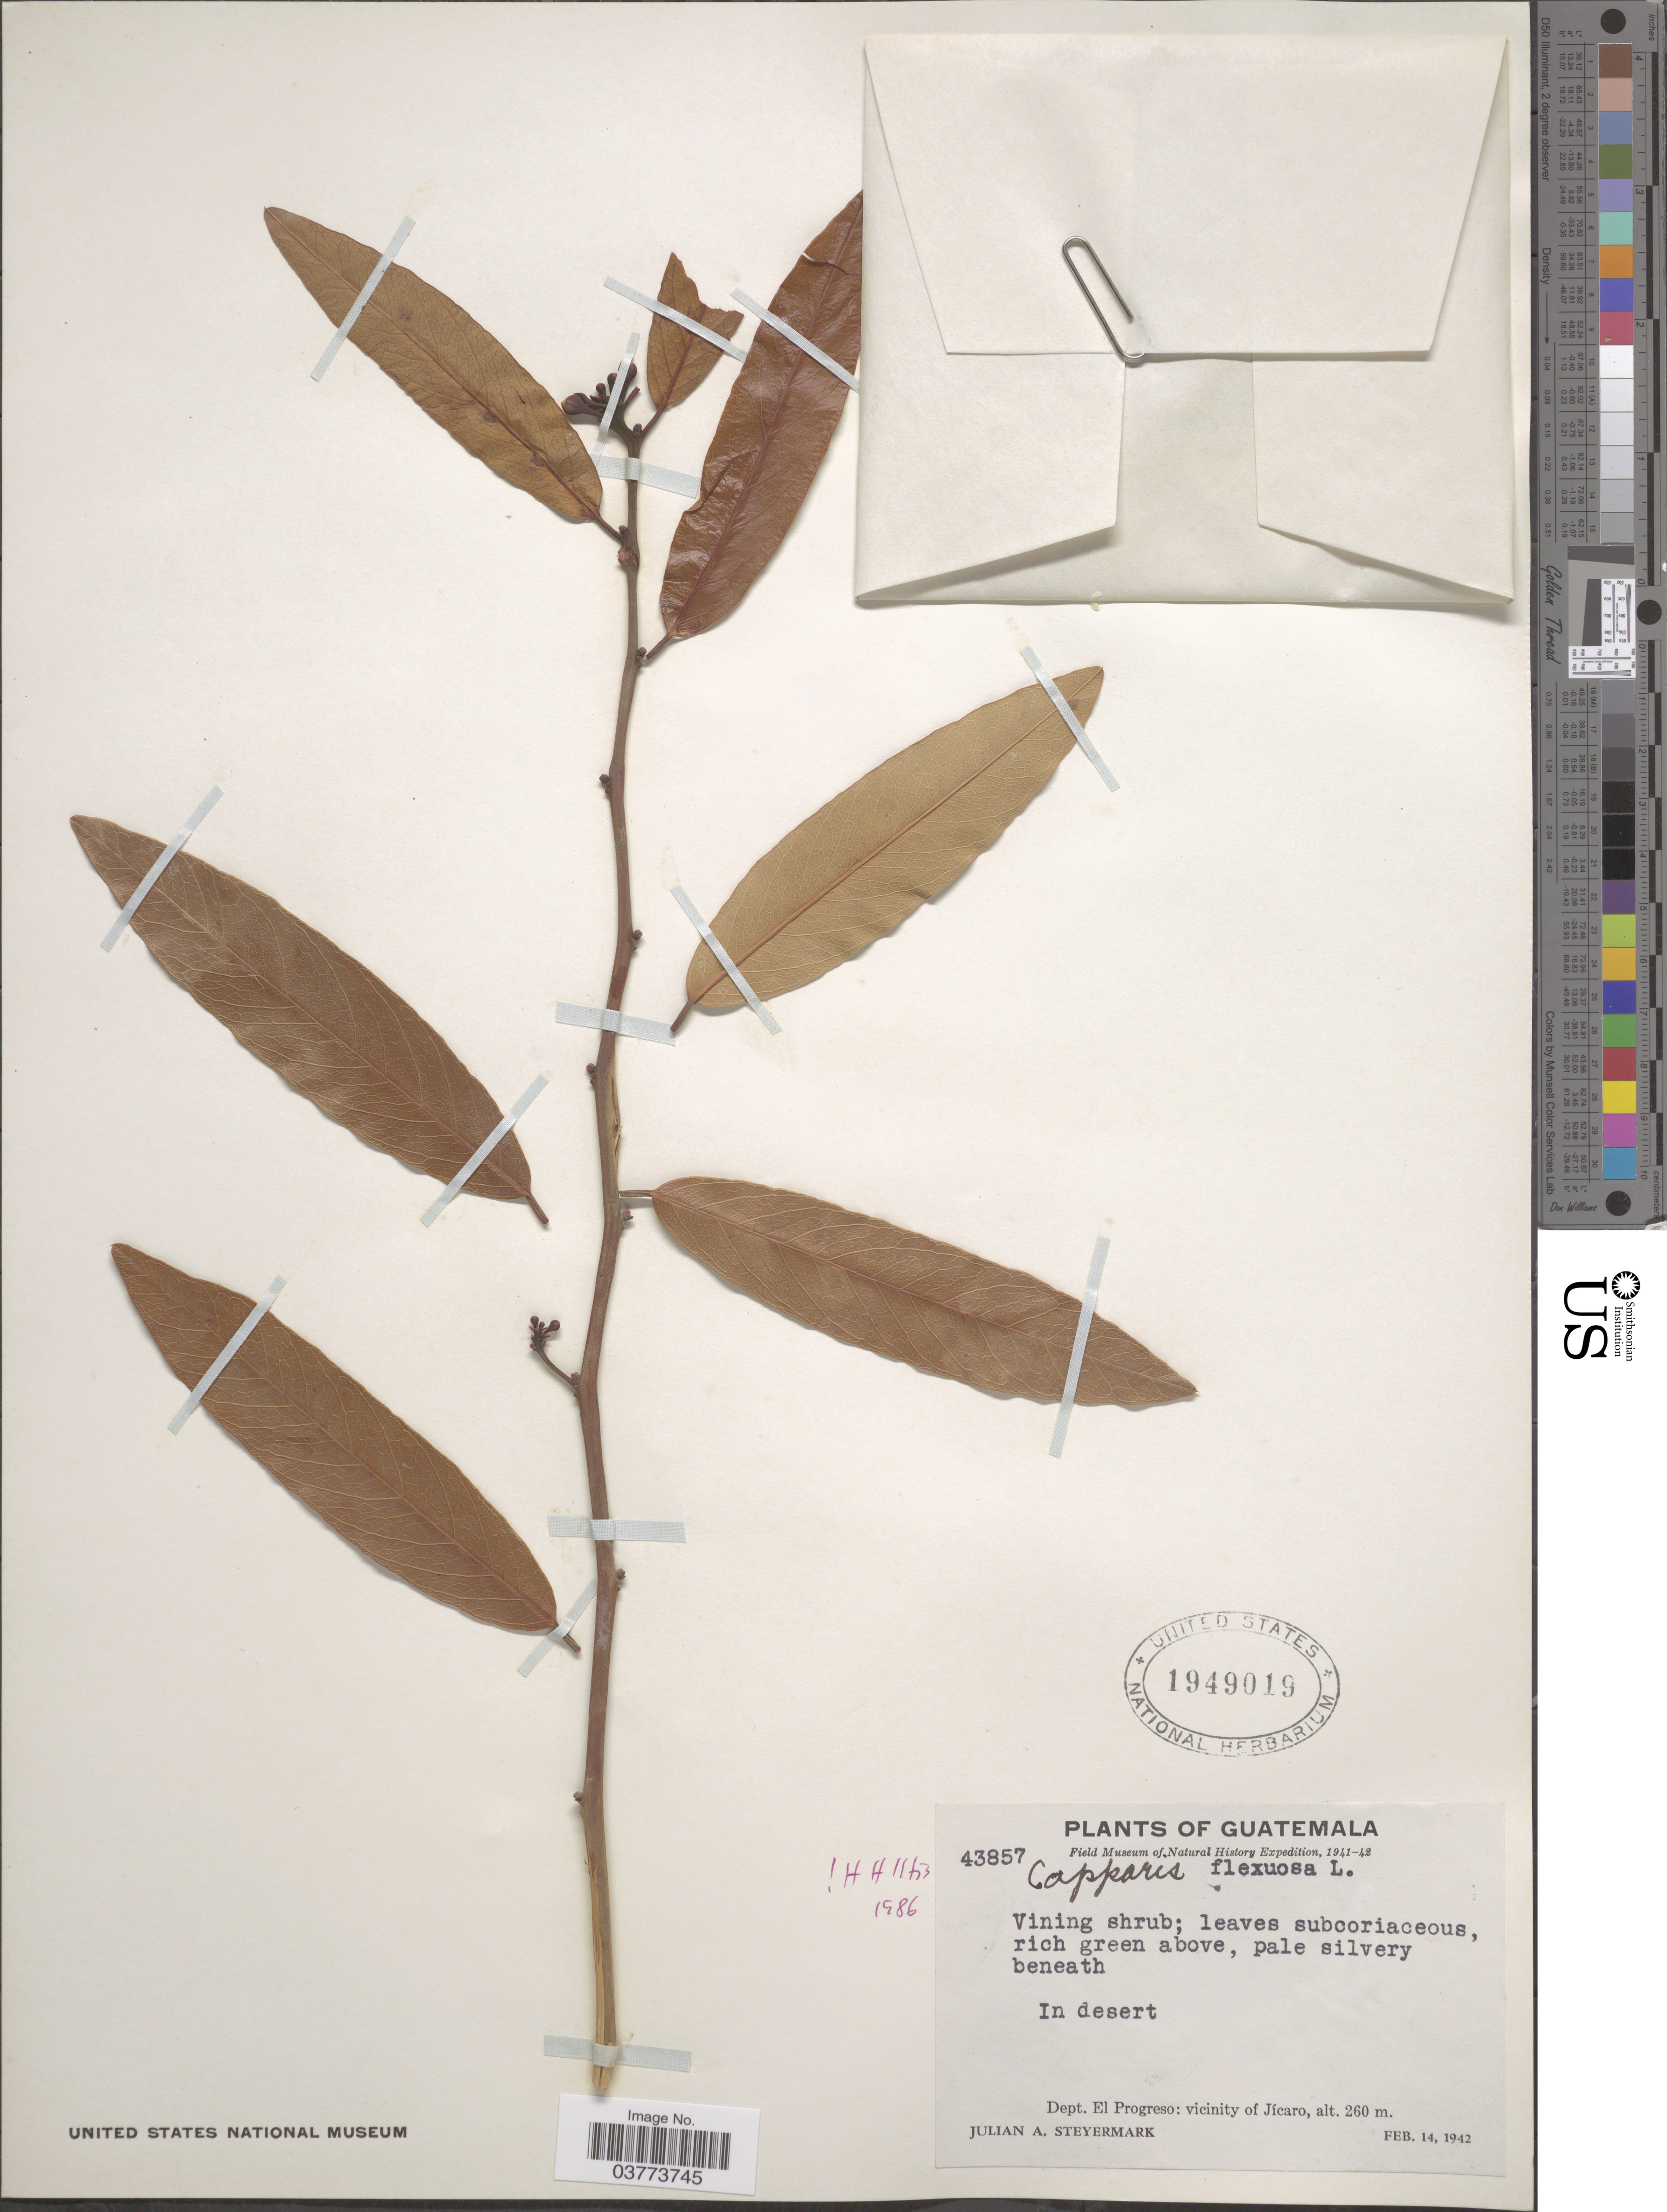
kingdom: Plantae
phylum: Tracheophyta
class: Magnoliopsida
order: Brassicales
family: Capparaceae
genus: Cynophalla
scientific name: Cynophalla flexuosa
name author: (L.) J. Presl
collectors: J. Steyermark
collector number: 43857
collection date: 1942-02-14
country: Guatemala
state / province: El Progreso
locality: Dept. El Progreso: vicinity of Jícaro.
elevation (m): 260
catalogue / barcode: US 1949019